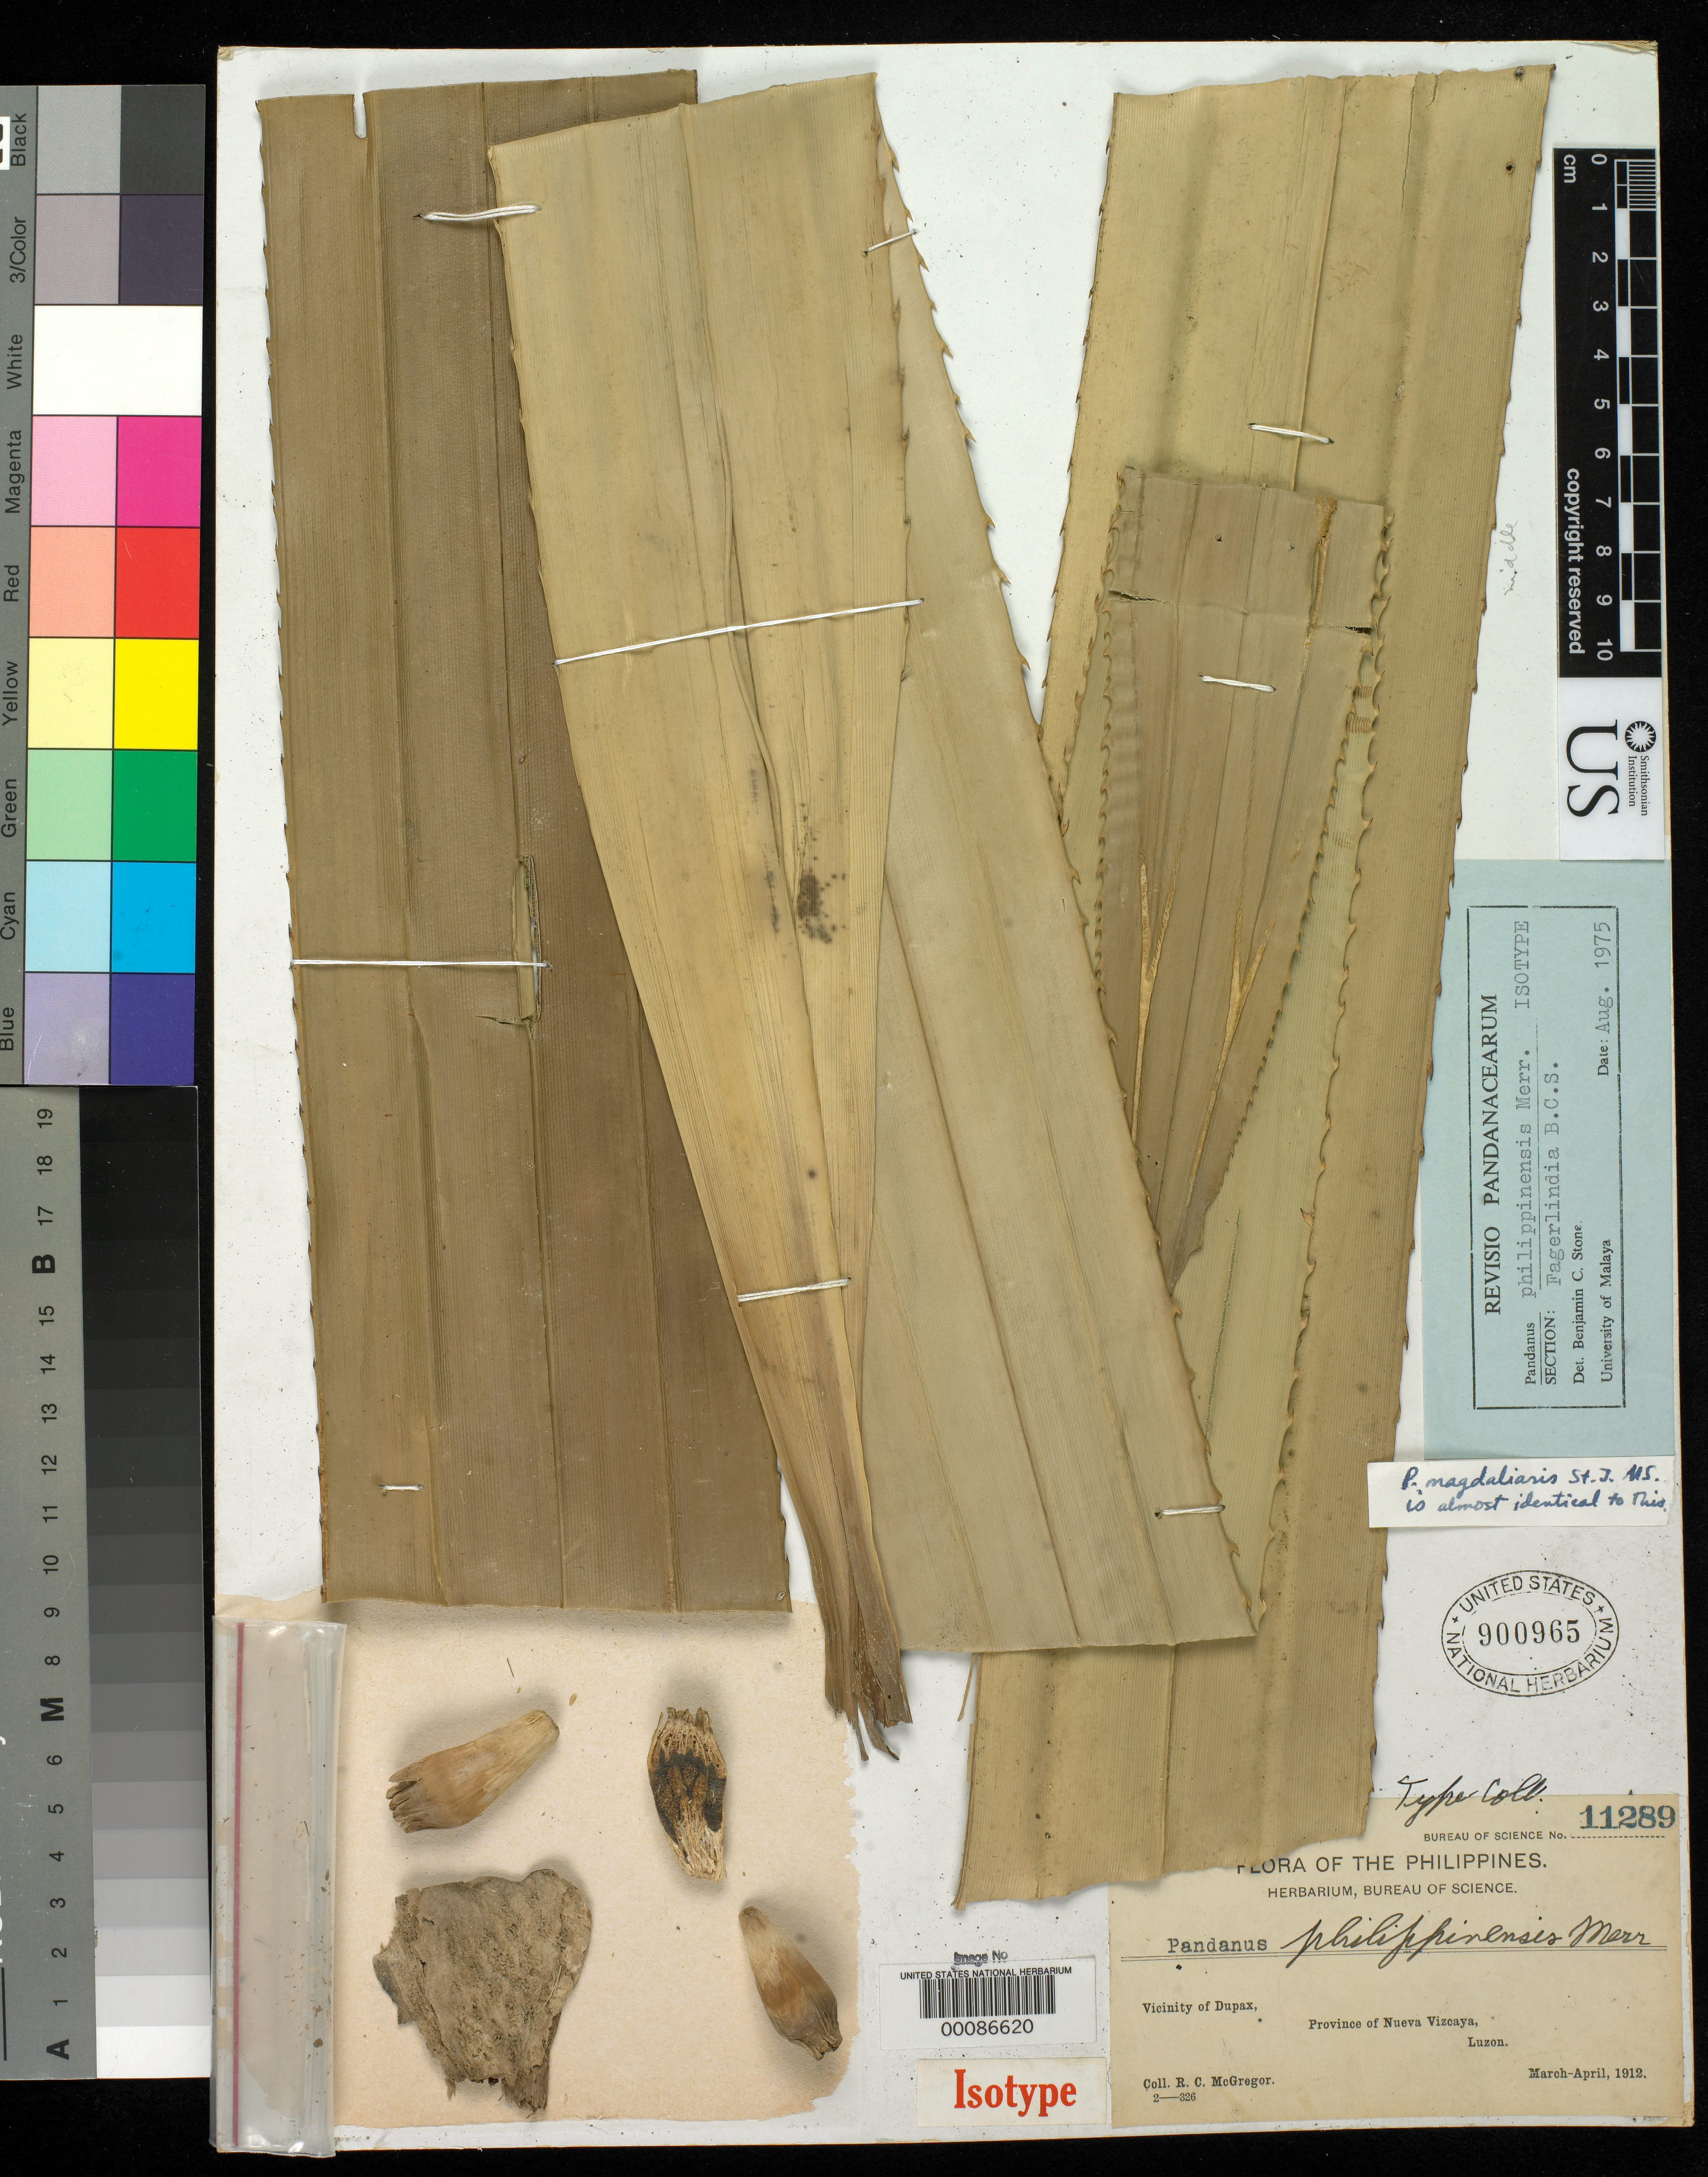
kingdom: Plantae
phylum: Tracheophyta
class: Liliopsida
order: Pandanales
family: Pandanaceae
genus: Pandanus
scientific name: Pandanus philippinesis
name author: Merr.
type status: Type Collection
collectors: R. C. McGregor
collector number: Bur. Sci. 11289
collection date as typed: Mar 1912 to -- Apr 1912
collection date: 1912-03/1912-04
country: Philippines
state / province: Cagayan Valley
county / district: Nueva Vizcaya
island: Luzon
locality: Dupax vicinity.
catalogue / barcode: US 900965